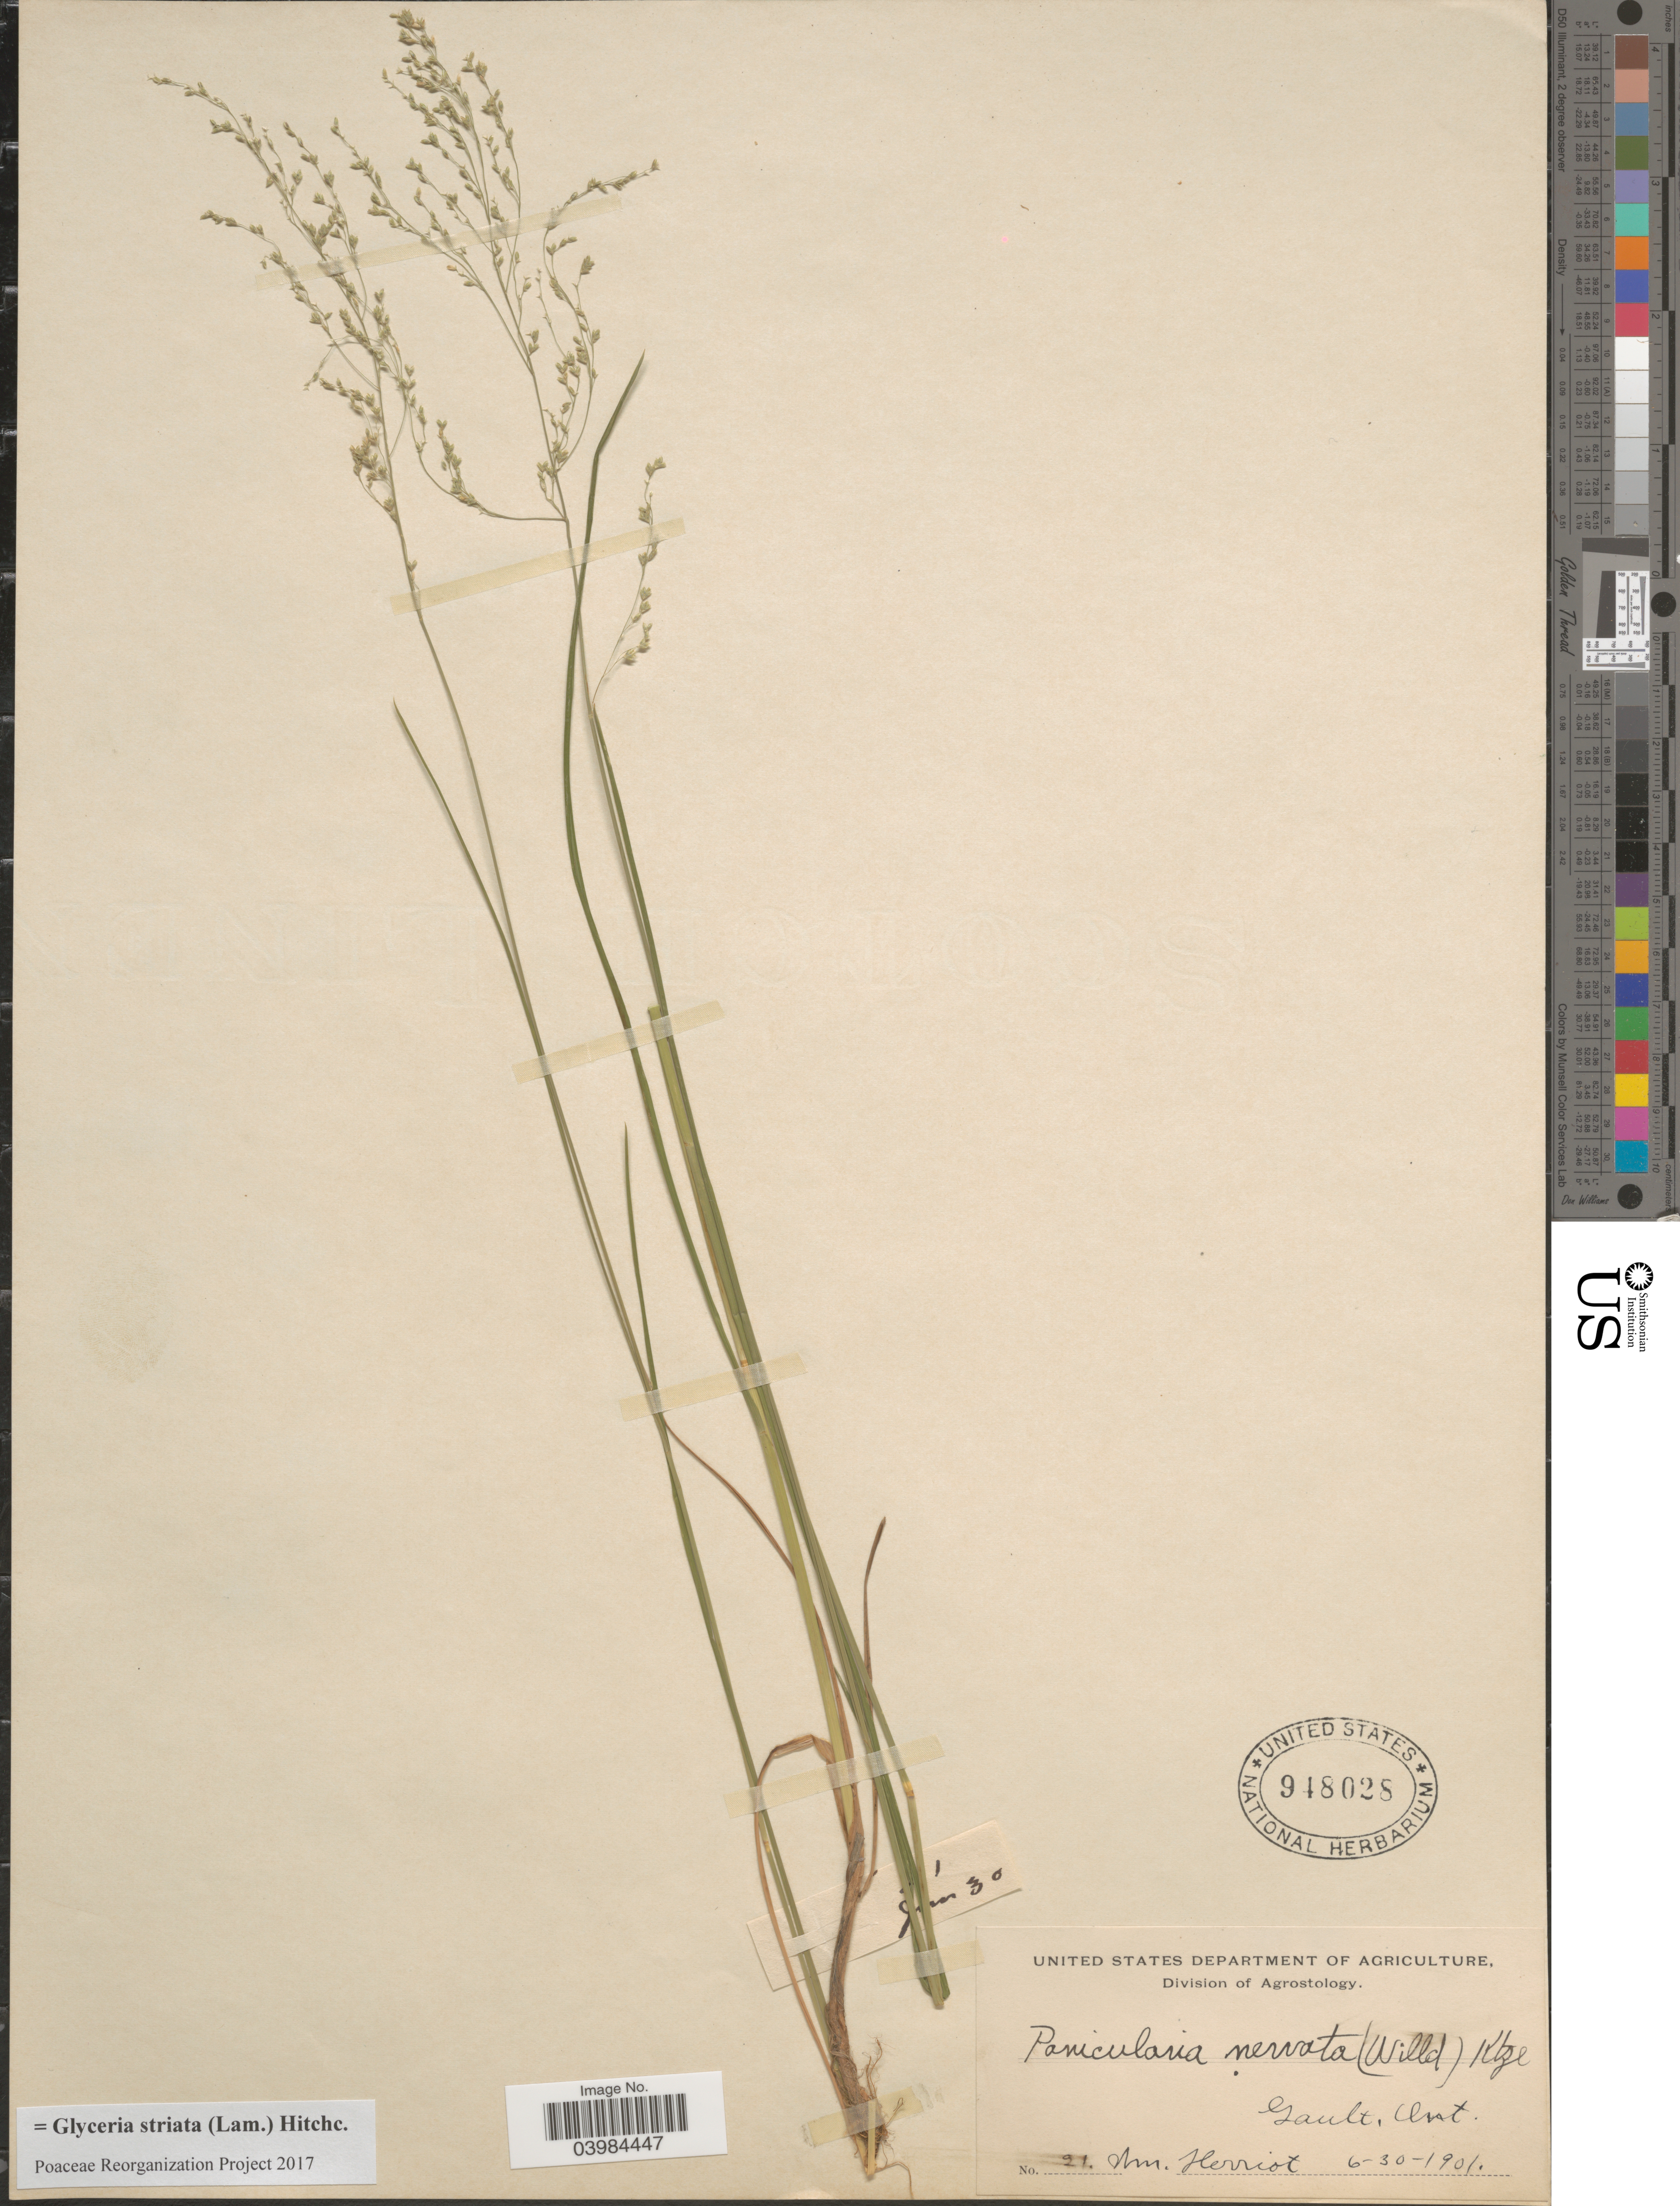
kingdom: Plantae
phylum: Tracheophyta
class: Liliopsida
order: Poales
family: Poaceae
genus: Glyceria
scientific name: Glyceria striata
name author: (Lam.) Hitchc.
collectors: W. Herriot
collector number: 21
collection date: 1901-06-30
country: Canada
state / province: Ontario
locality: Gault.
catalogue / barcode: US 948028